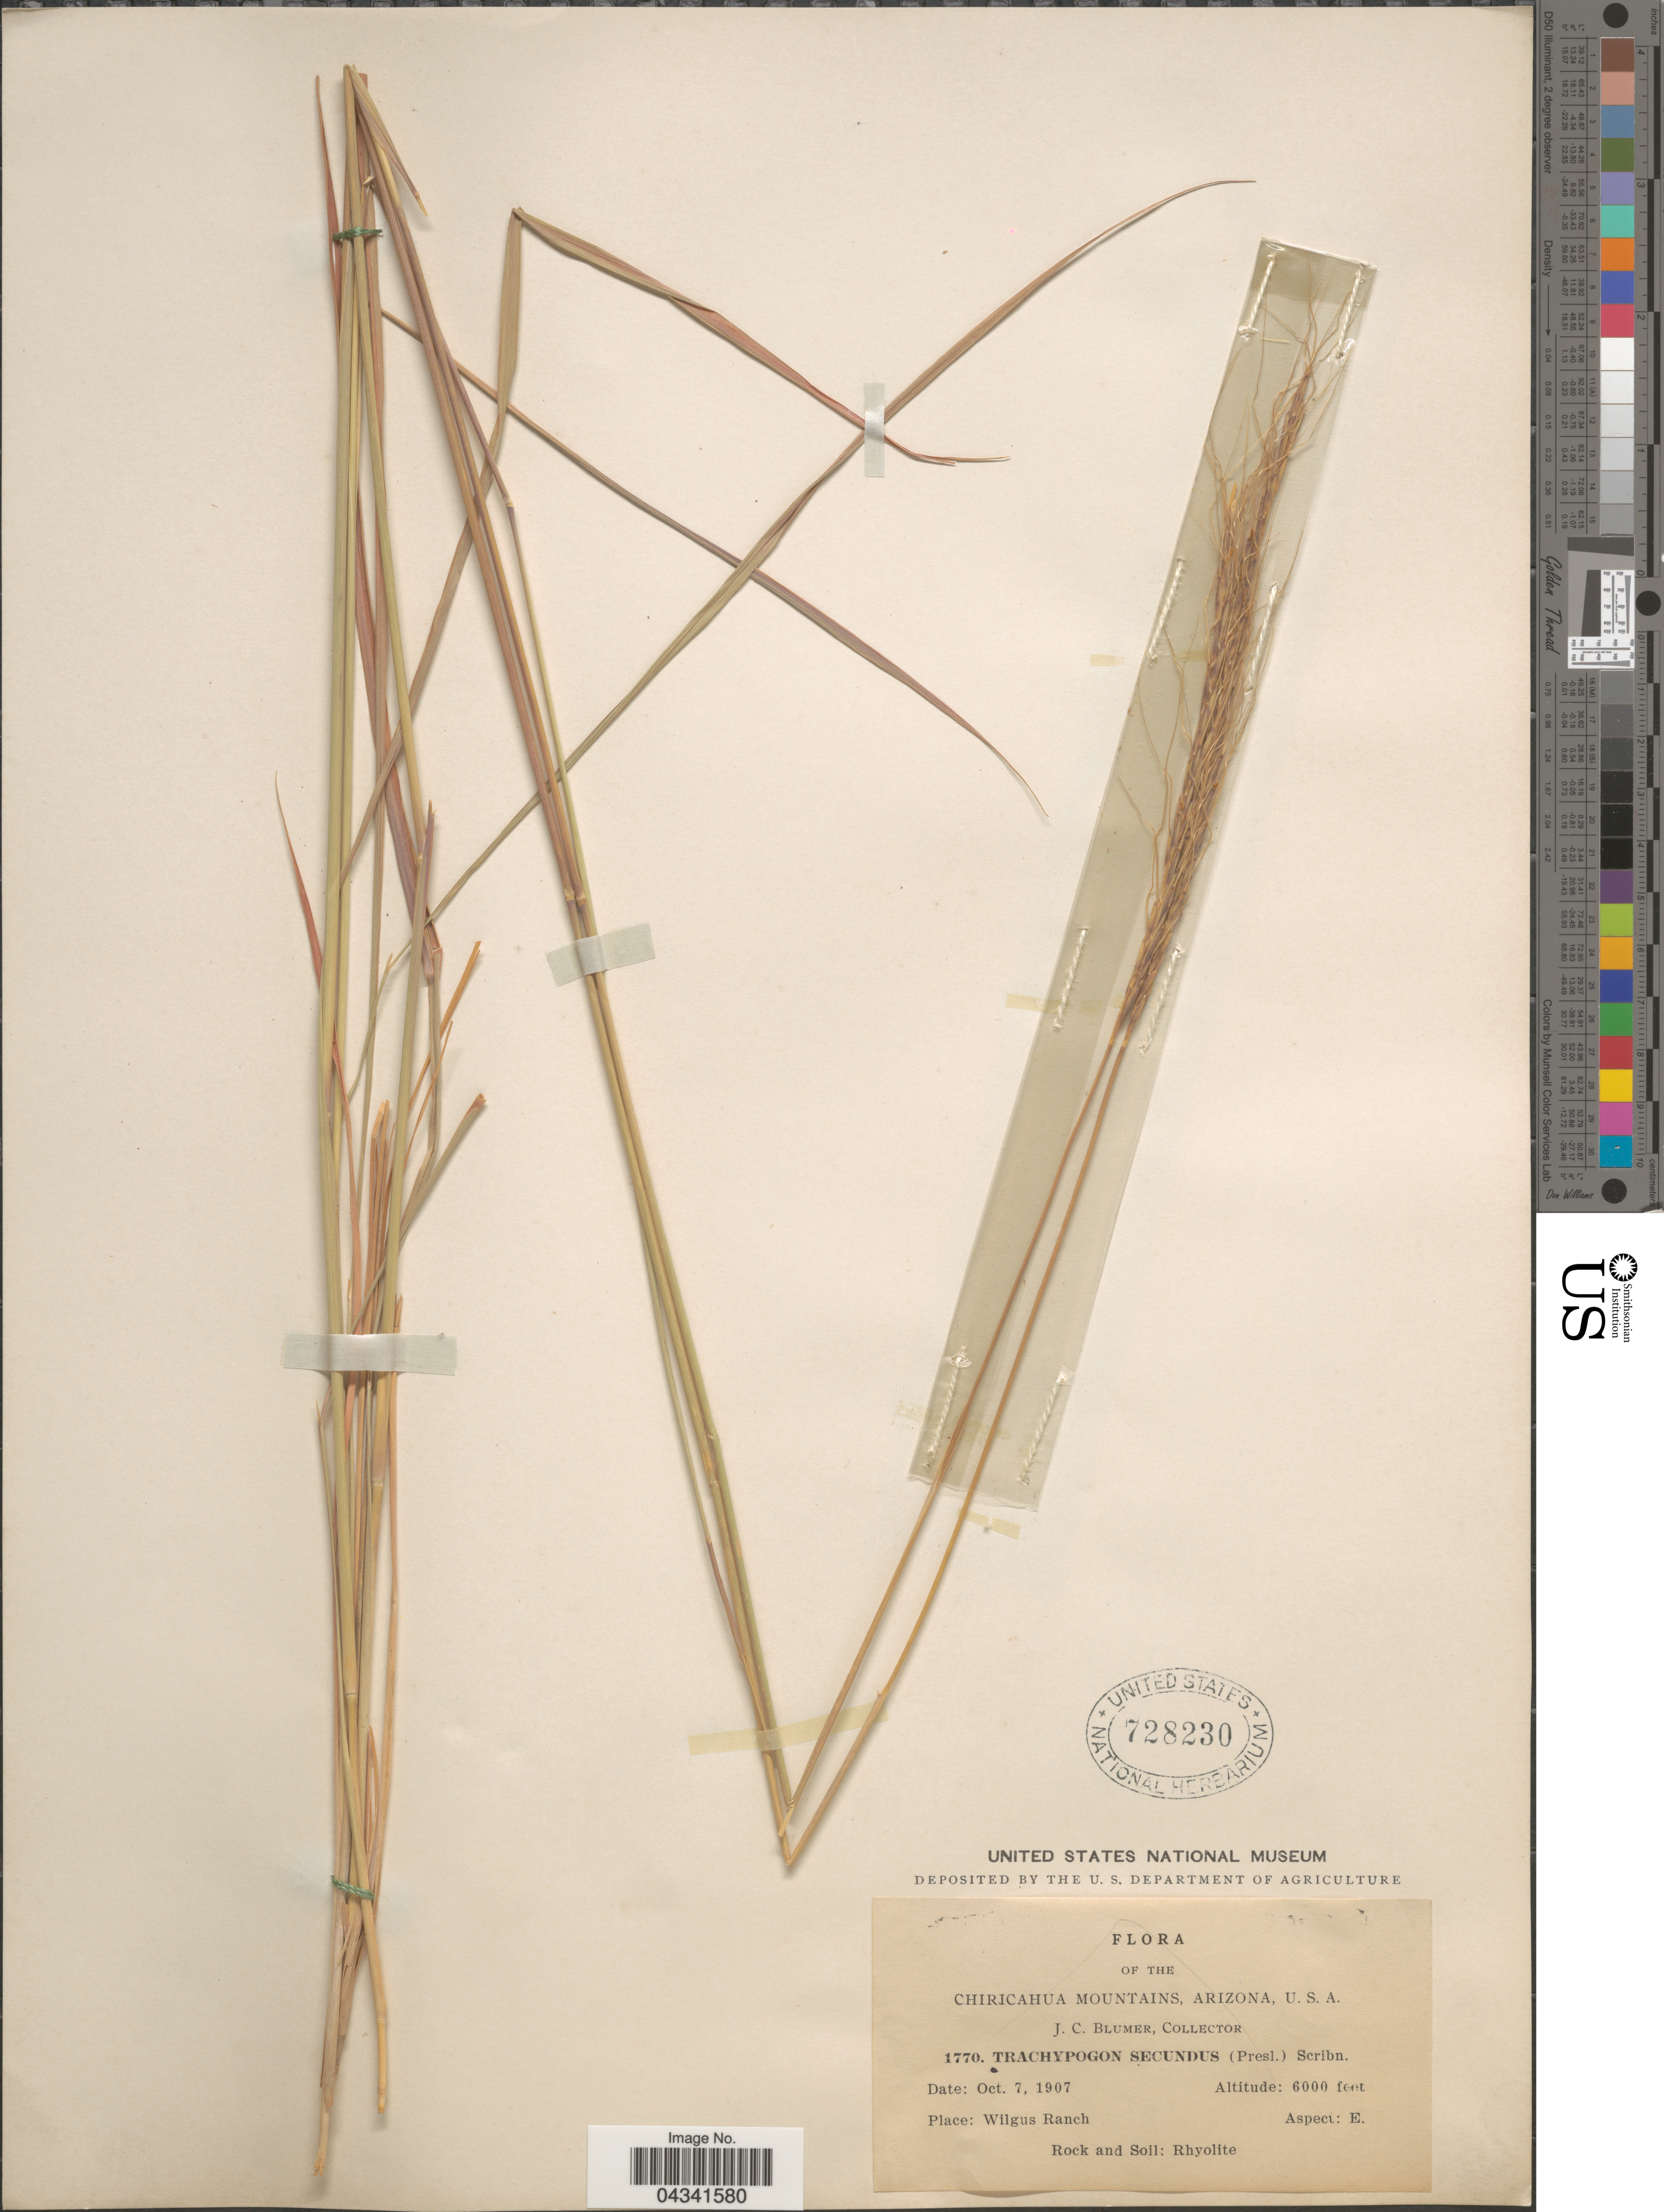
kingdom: Plantae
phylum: Tracheophyta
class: Liliopsida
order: Poales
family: Poaceae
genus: Trachypogon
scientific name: Trachypogon spicatus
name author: (L. f.) Kuntze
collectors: J. C. Blumer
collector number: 1770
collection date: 1907-10-07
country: United States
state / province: Arizona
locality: Chiricahua Mountains. Wilgus Ranch.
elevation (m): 1829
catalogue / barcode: US 728230